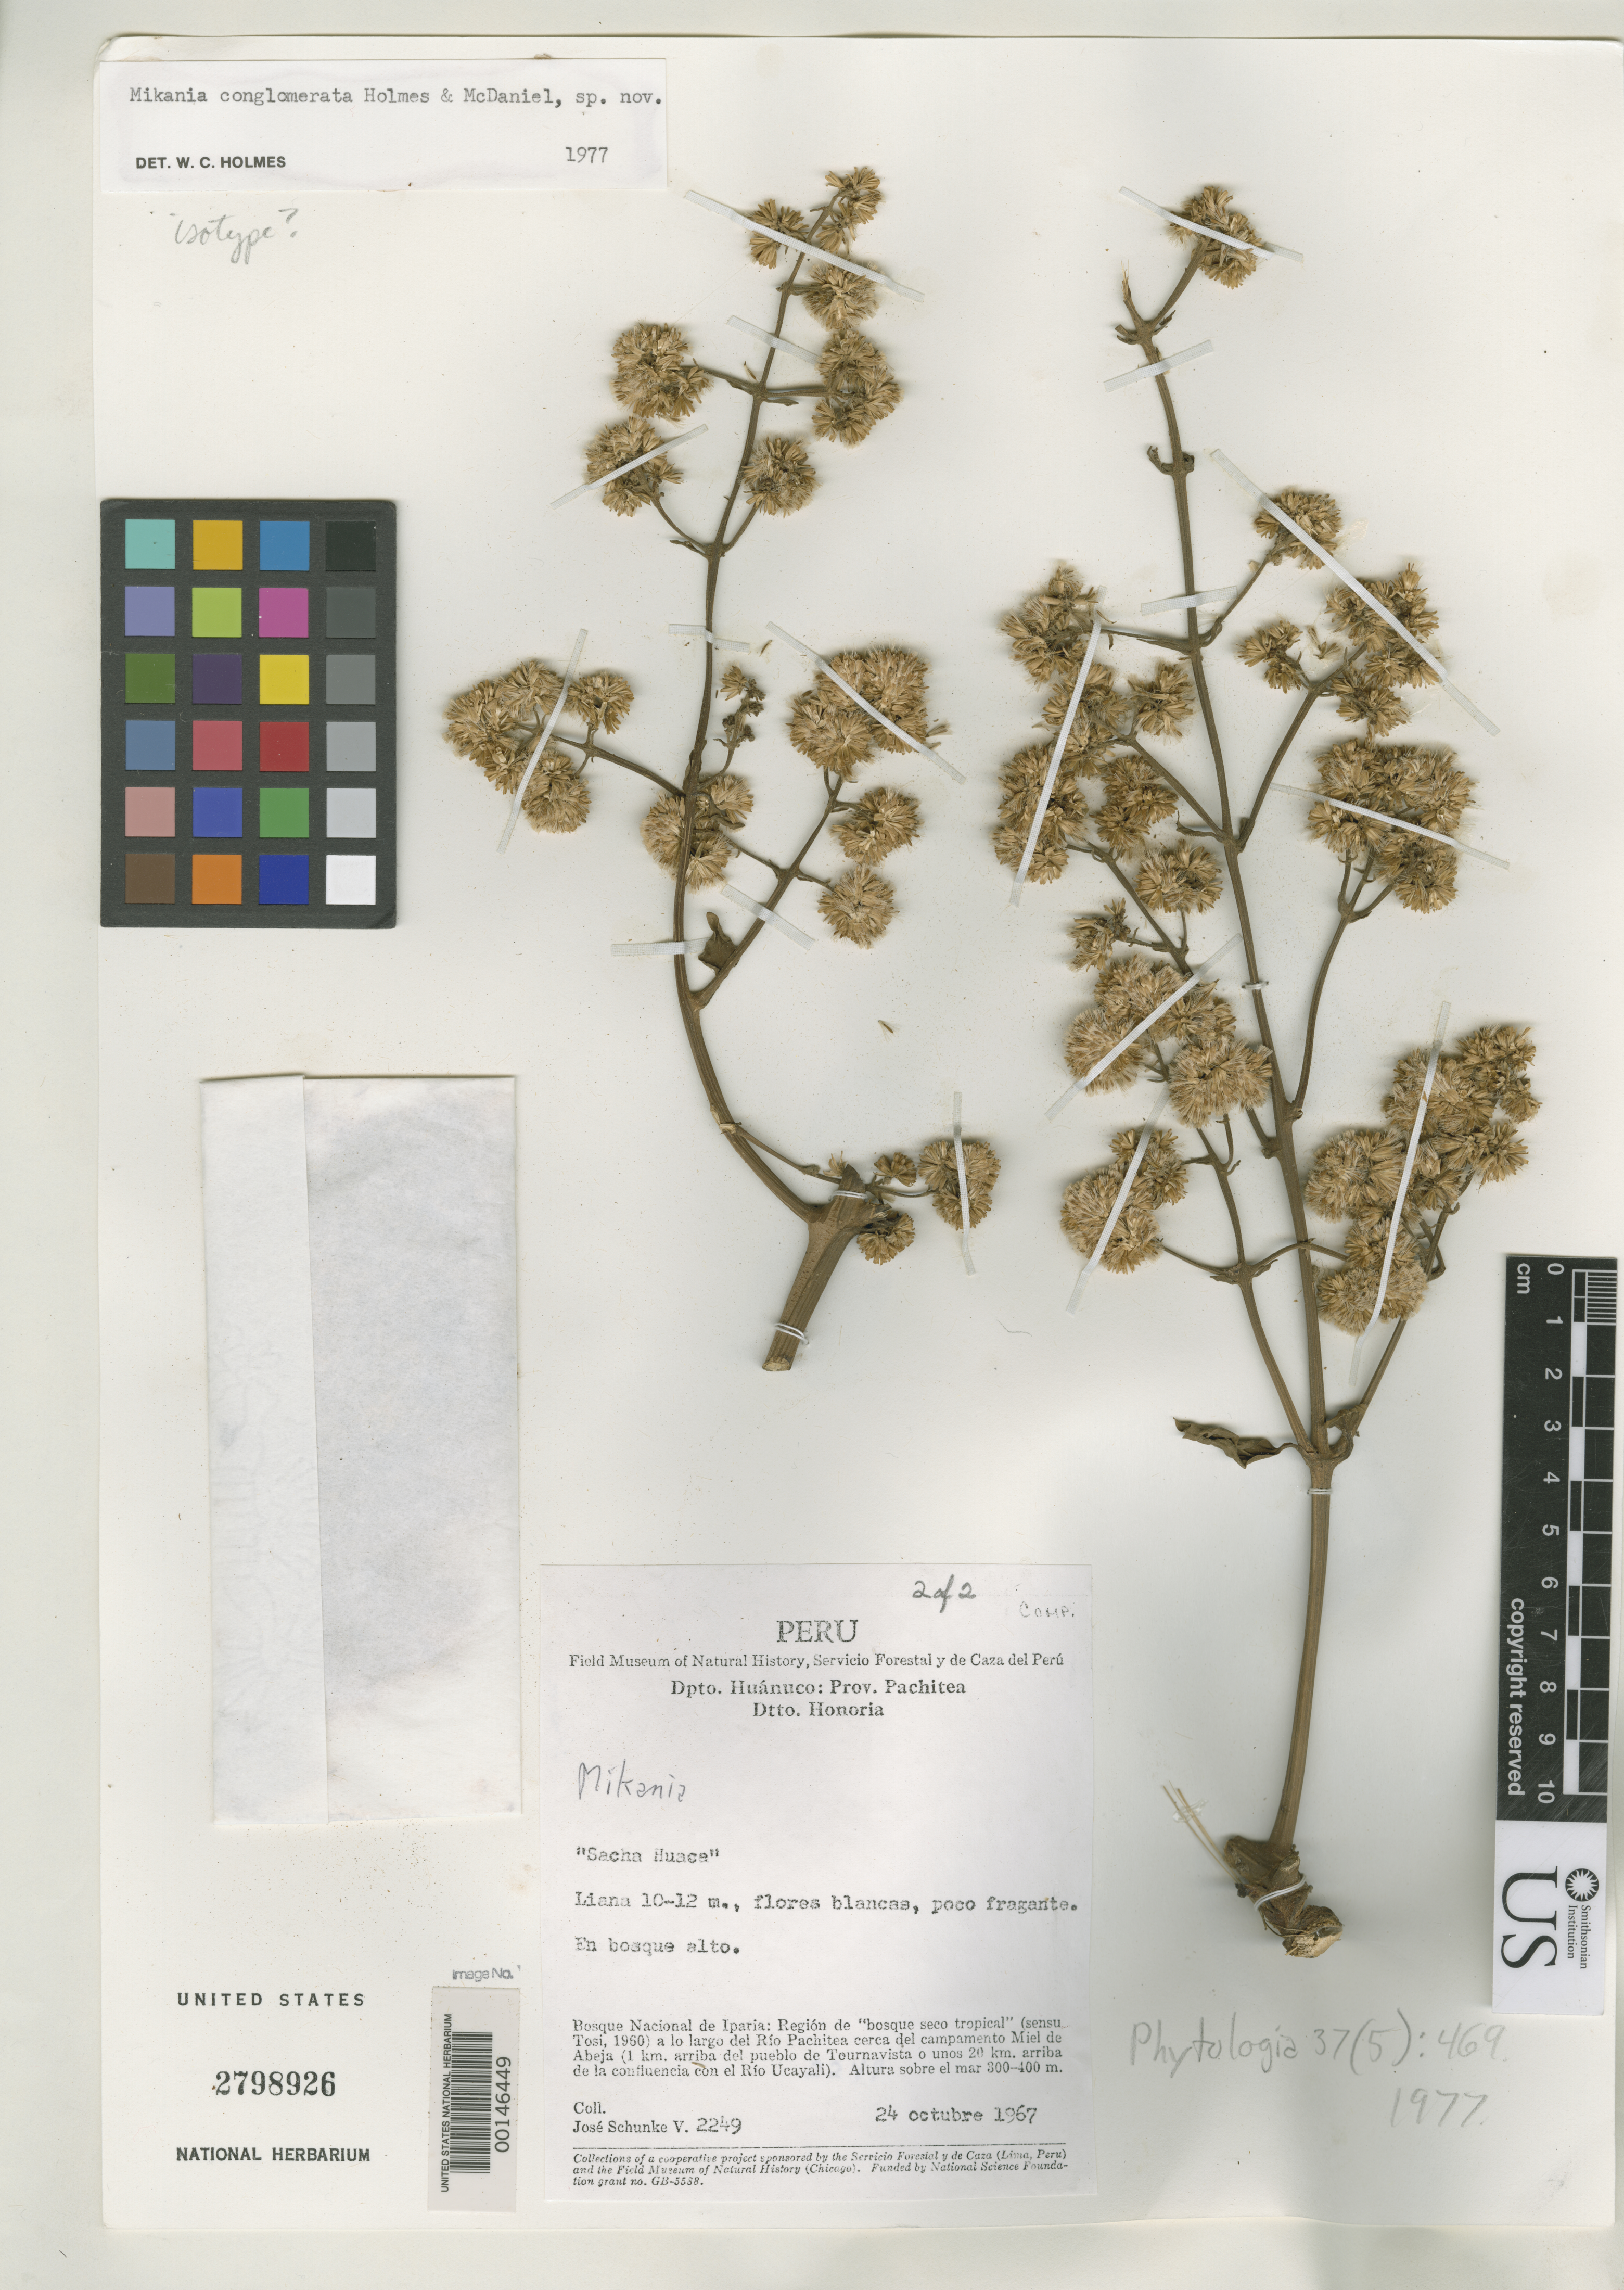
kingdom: Plantae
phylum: Tracheophyta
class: Magnoliopsida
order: Asterales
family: Asteraceae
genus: Mikania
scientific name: Mikania conglomerata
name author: W.C. Holmes & McDaniel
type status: Isotype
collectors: J. Schunke Vigo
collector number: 2249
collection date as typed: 24 Oct 1967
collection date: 1967-10-24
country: Peru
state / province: Huánuco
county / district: Pachitea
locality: Honoria, Bosque Nacional de Iparia.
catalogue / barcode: US 2798926